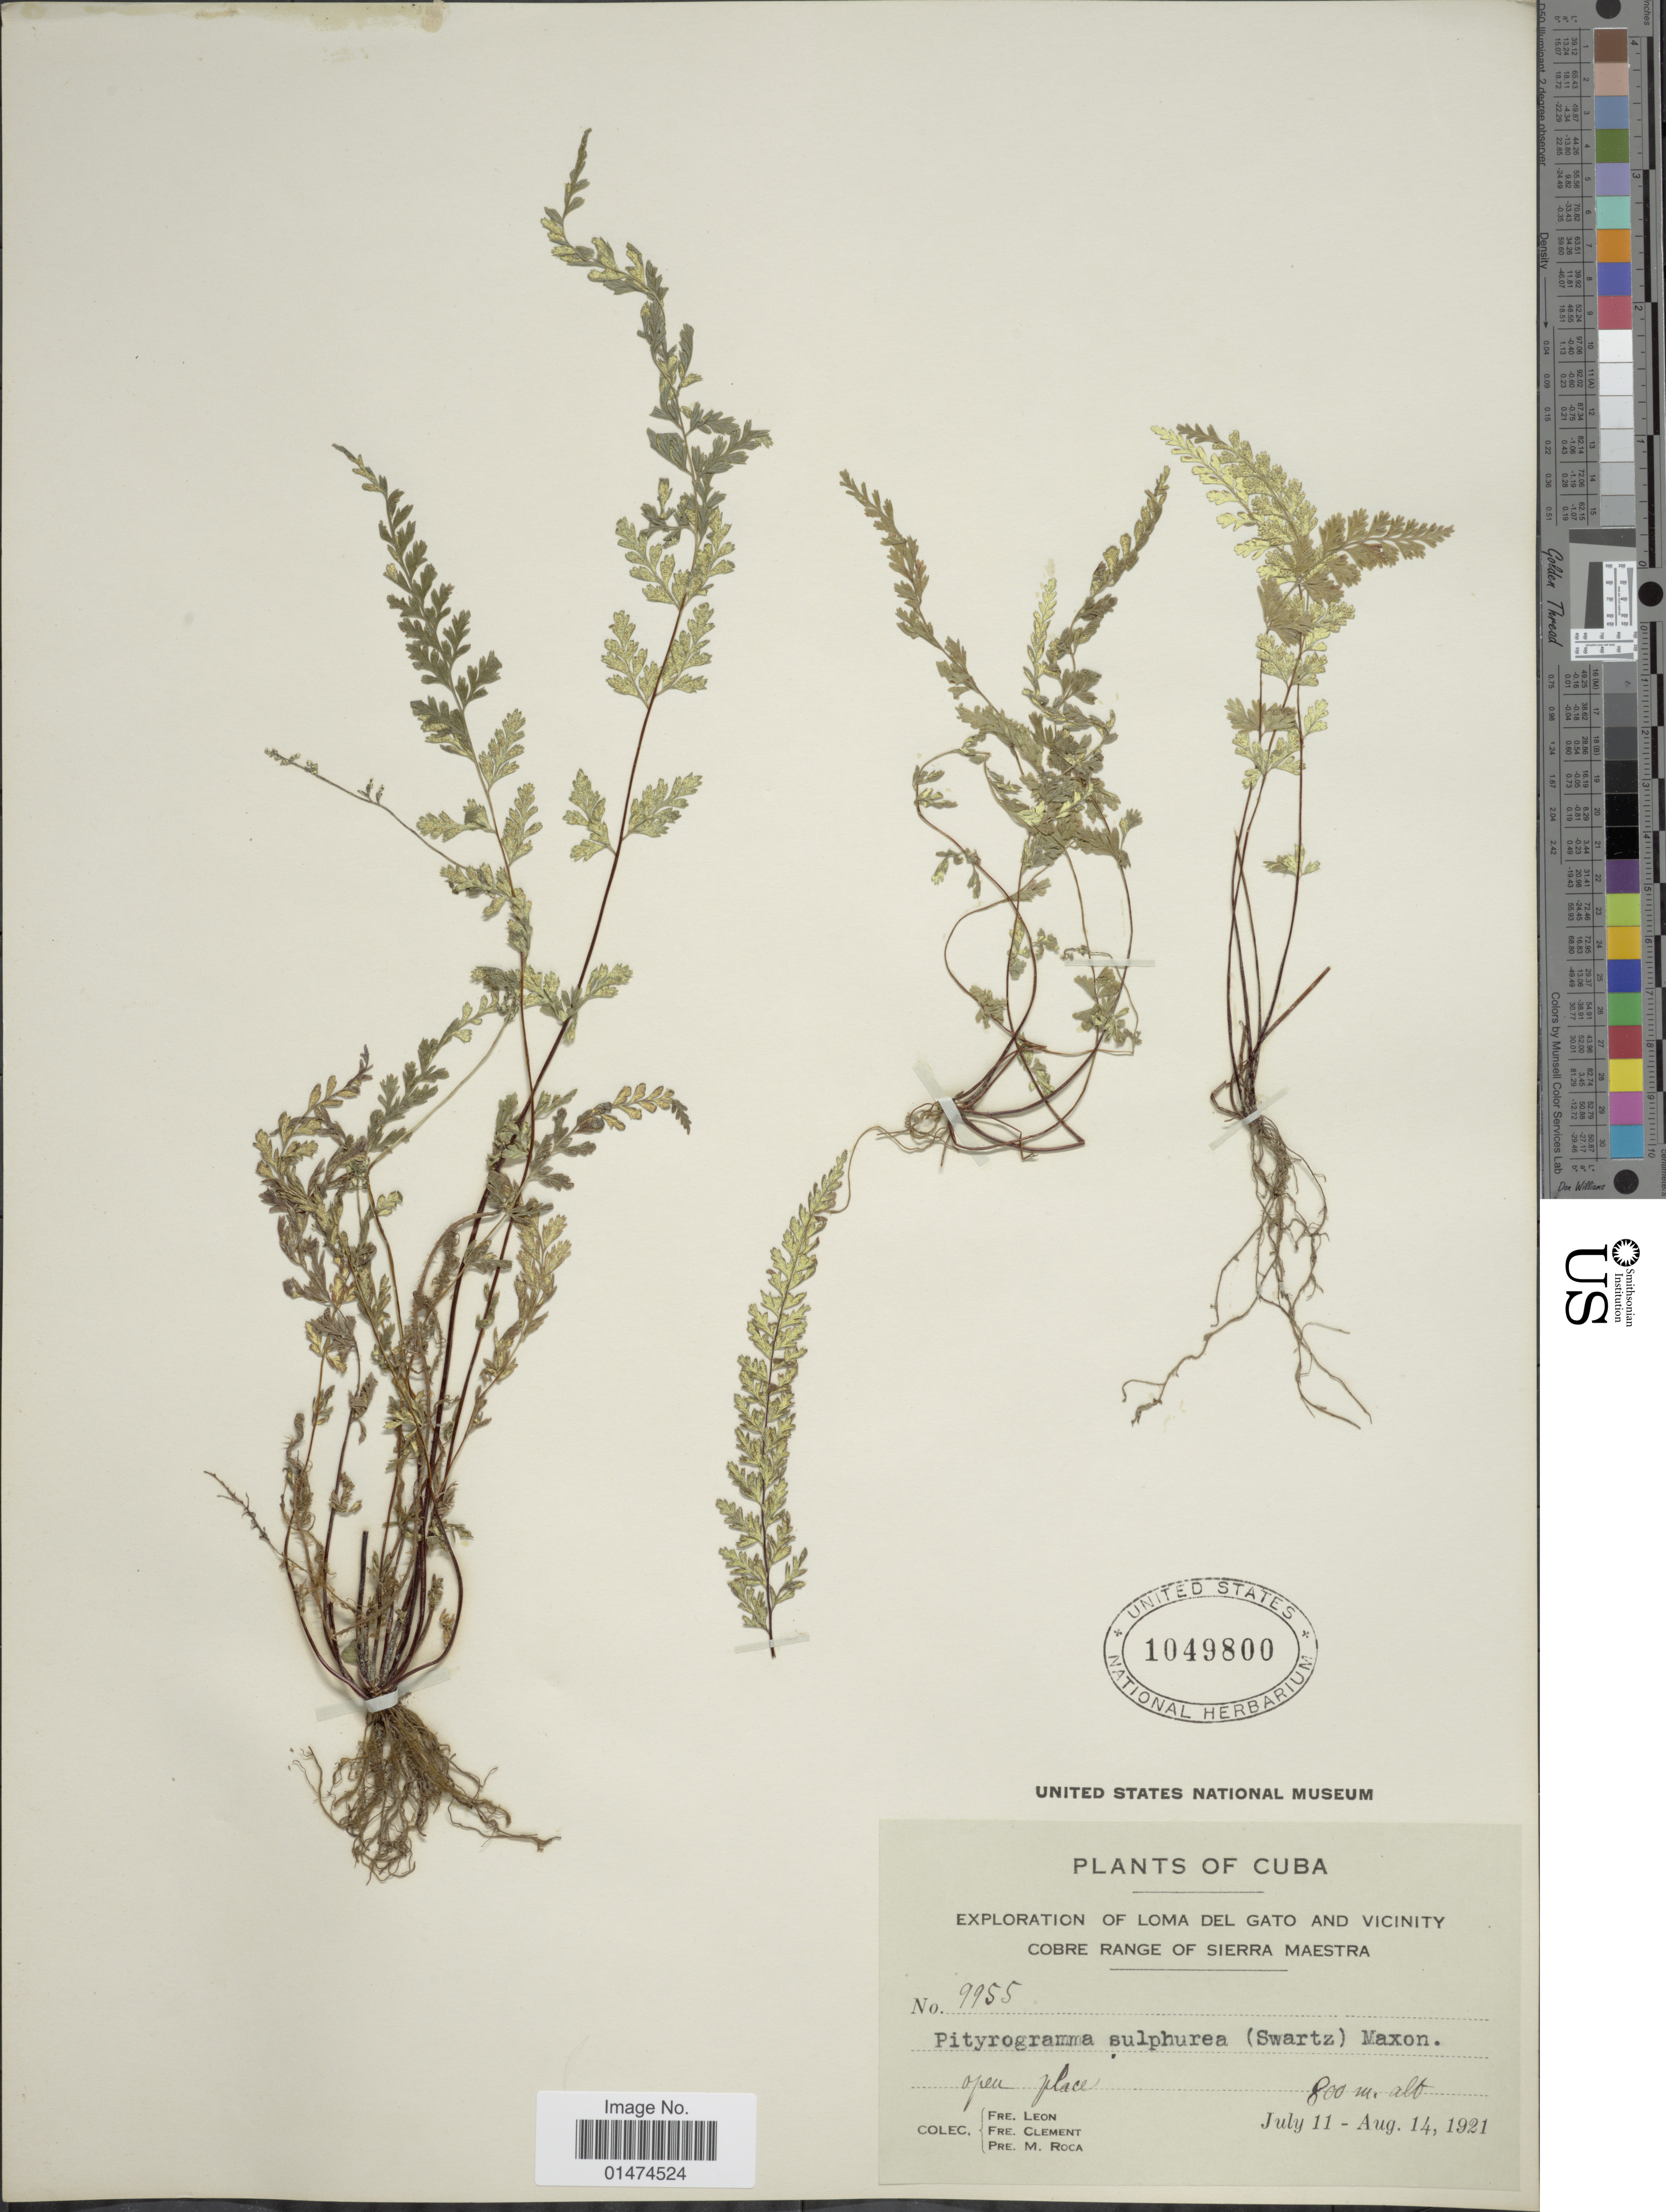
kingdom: Plantae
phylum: Tracheophyta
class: Polypodiopsida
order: Polypodiales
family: Pteridaceae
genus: Pityrogramma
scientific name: Pityrogramma sulphurea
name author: (Sw.) Maxon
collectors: Bro. León, B. Clement & M. Roca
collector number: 9955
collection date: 1921-07-11/1921-08-14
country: Cuba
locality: Cuba, Loma del gato an Vicinity, Cobre Range of Sierra Maestra.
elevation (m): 800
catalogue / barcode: US 1049800